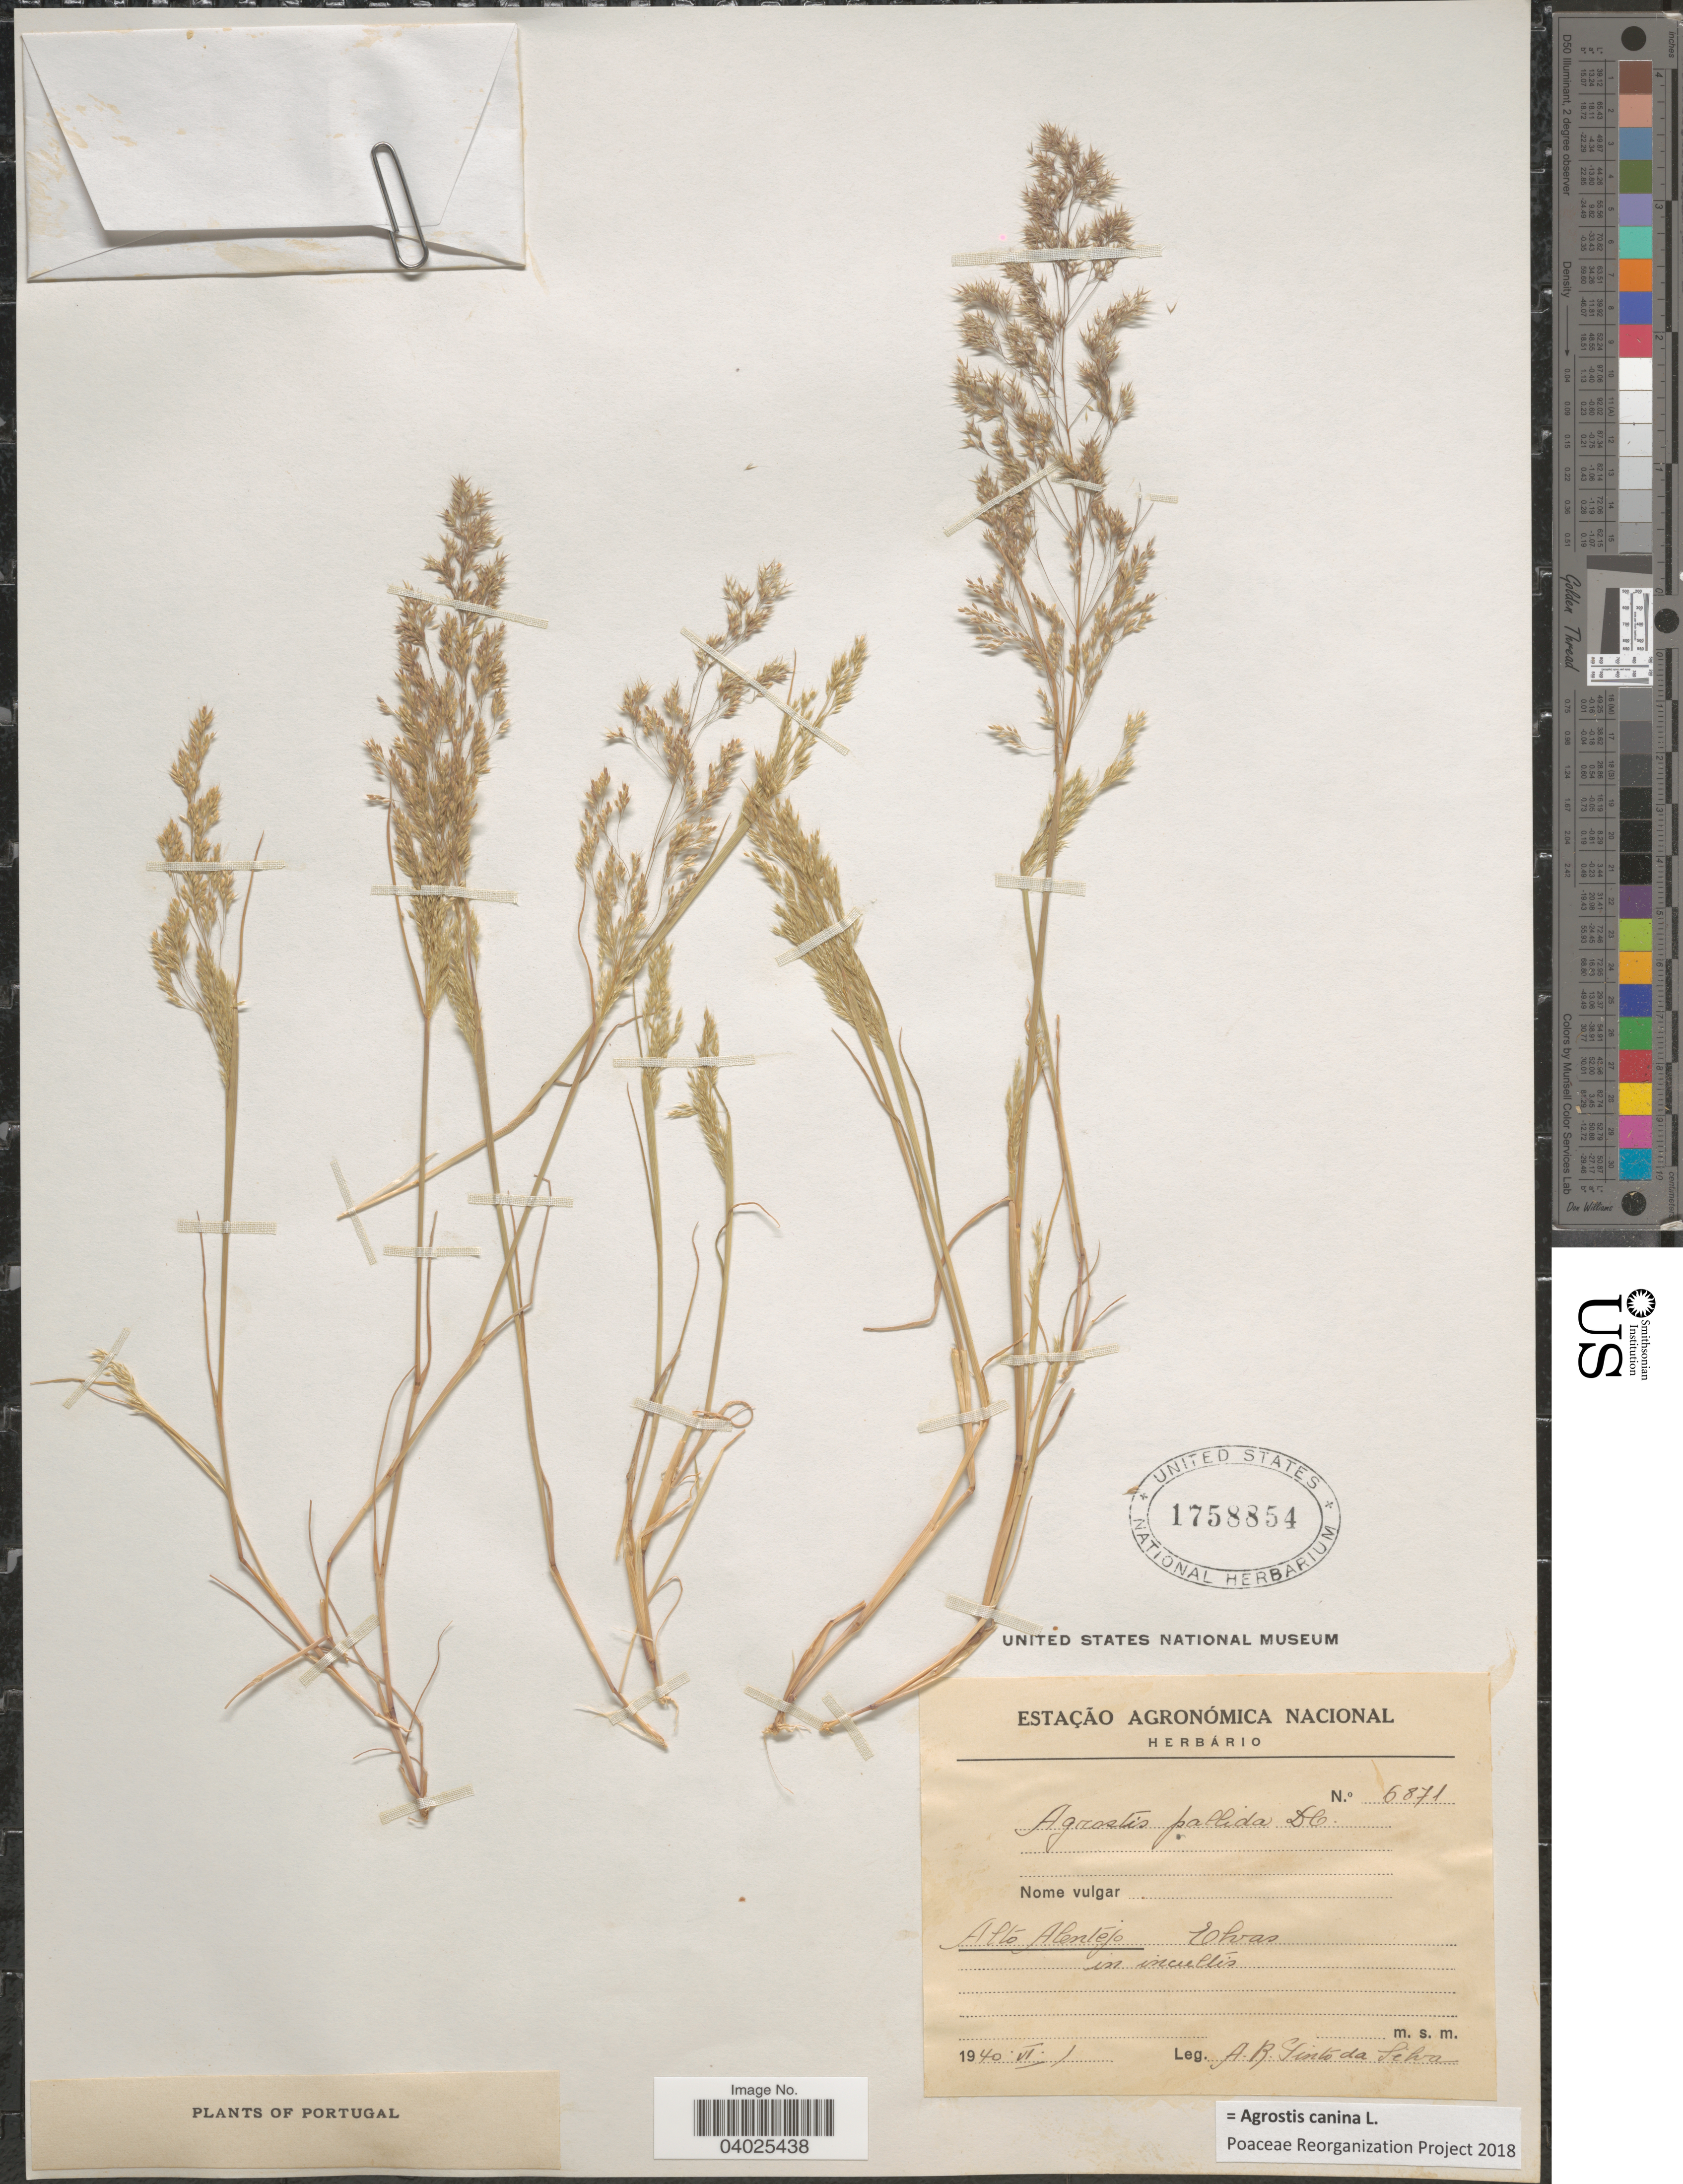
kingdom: Plantae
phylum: Tracheophyta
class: Liliopsida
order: Poales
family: Poaceae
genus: Agrostis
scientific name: Agrostis canina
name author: L.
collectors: A. Sinto da Silva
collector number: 6871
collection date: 1940-06-01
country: Portugal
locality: Alto Alentejo. Elvas in incultis.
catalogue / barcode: US 1758854